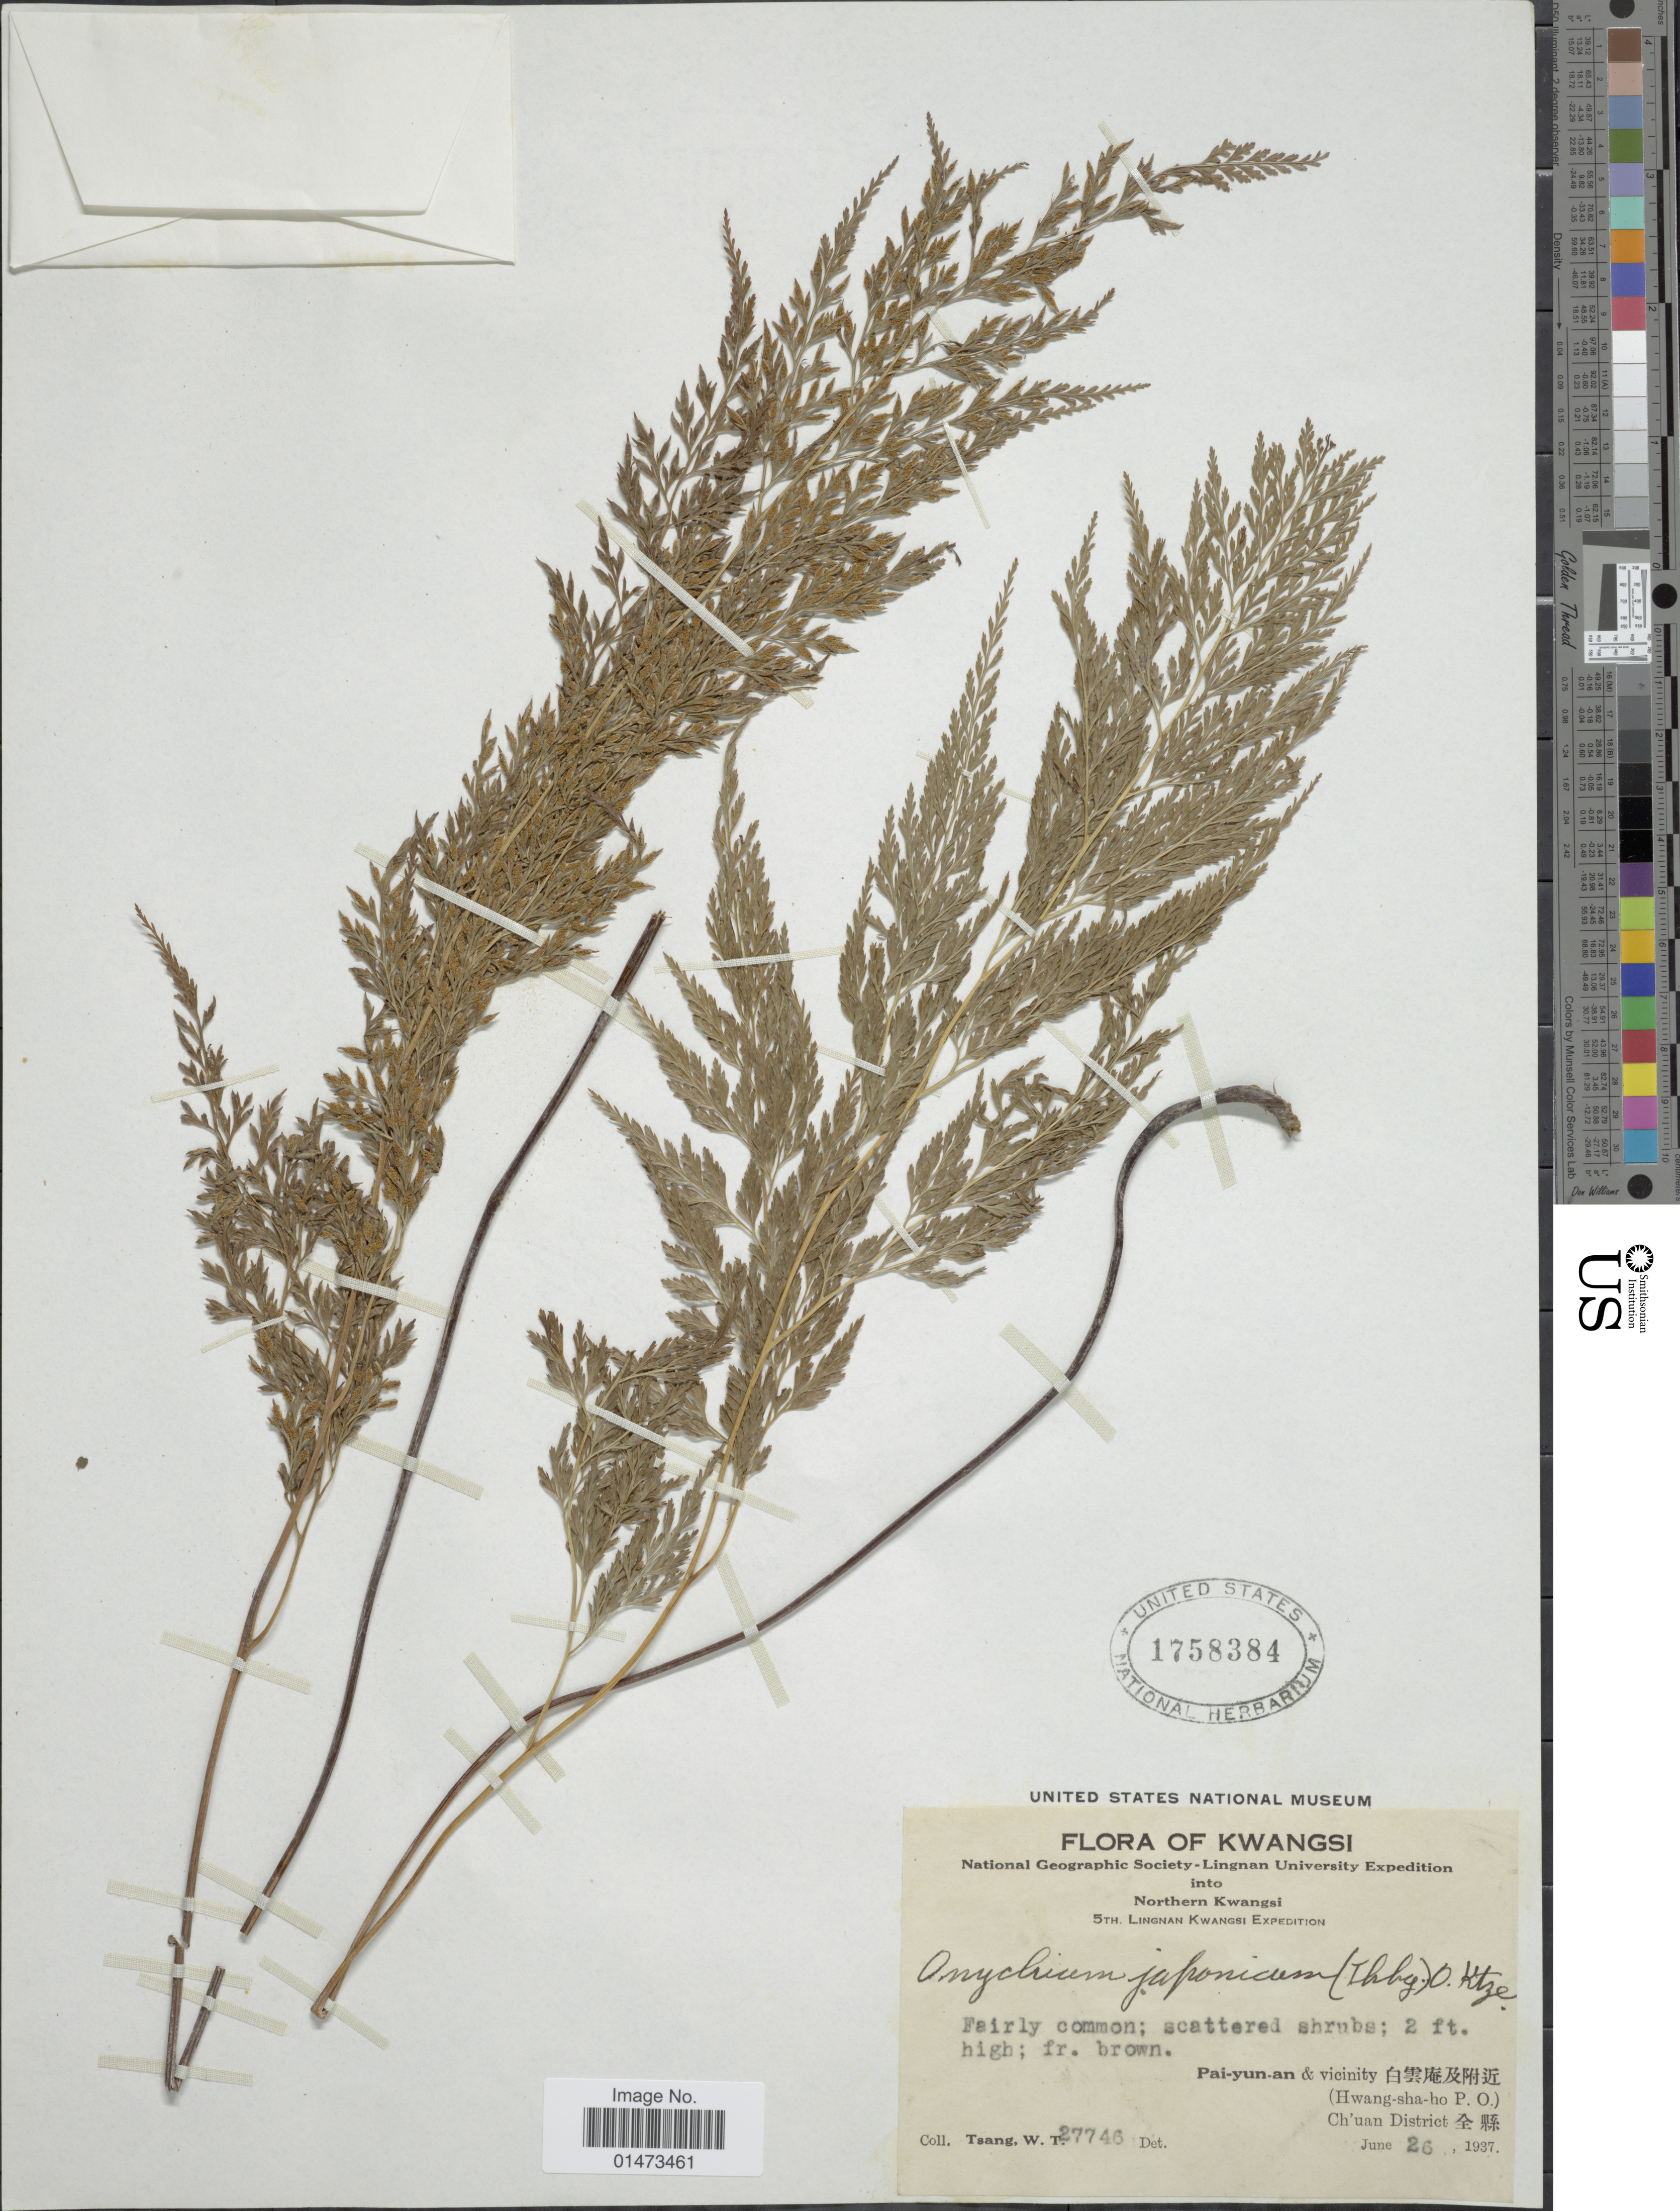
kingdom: Plantae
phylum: Tracheophyta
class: Polypodiopsida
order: Polypodiales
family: Pteridaceae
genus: Onychium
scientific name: Onychium japonicum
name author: (Thunb.) Kunze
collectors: W. T. Tsang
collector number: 27746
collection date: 1937-06-26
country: China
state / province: Guangxi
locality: Kwangsi Province, Northern Kwangsi, Pai-yun-an & vicinity (Hwang-sha-ho P.O.) Ch'uan District.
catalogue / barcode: US 1758384